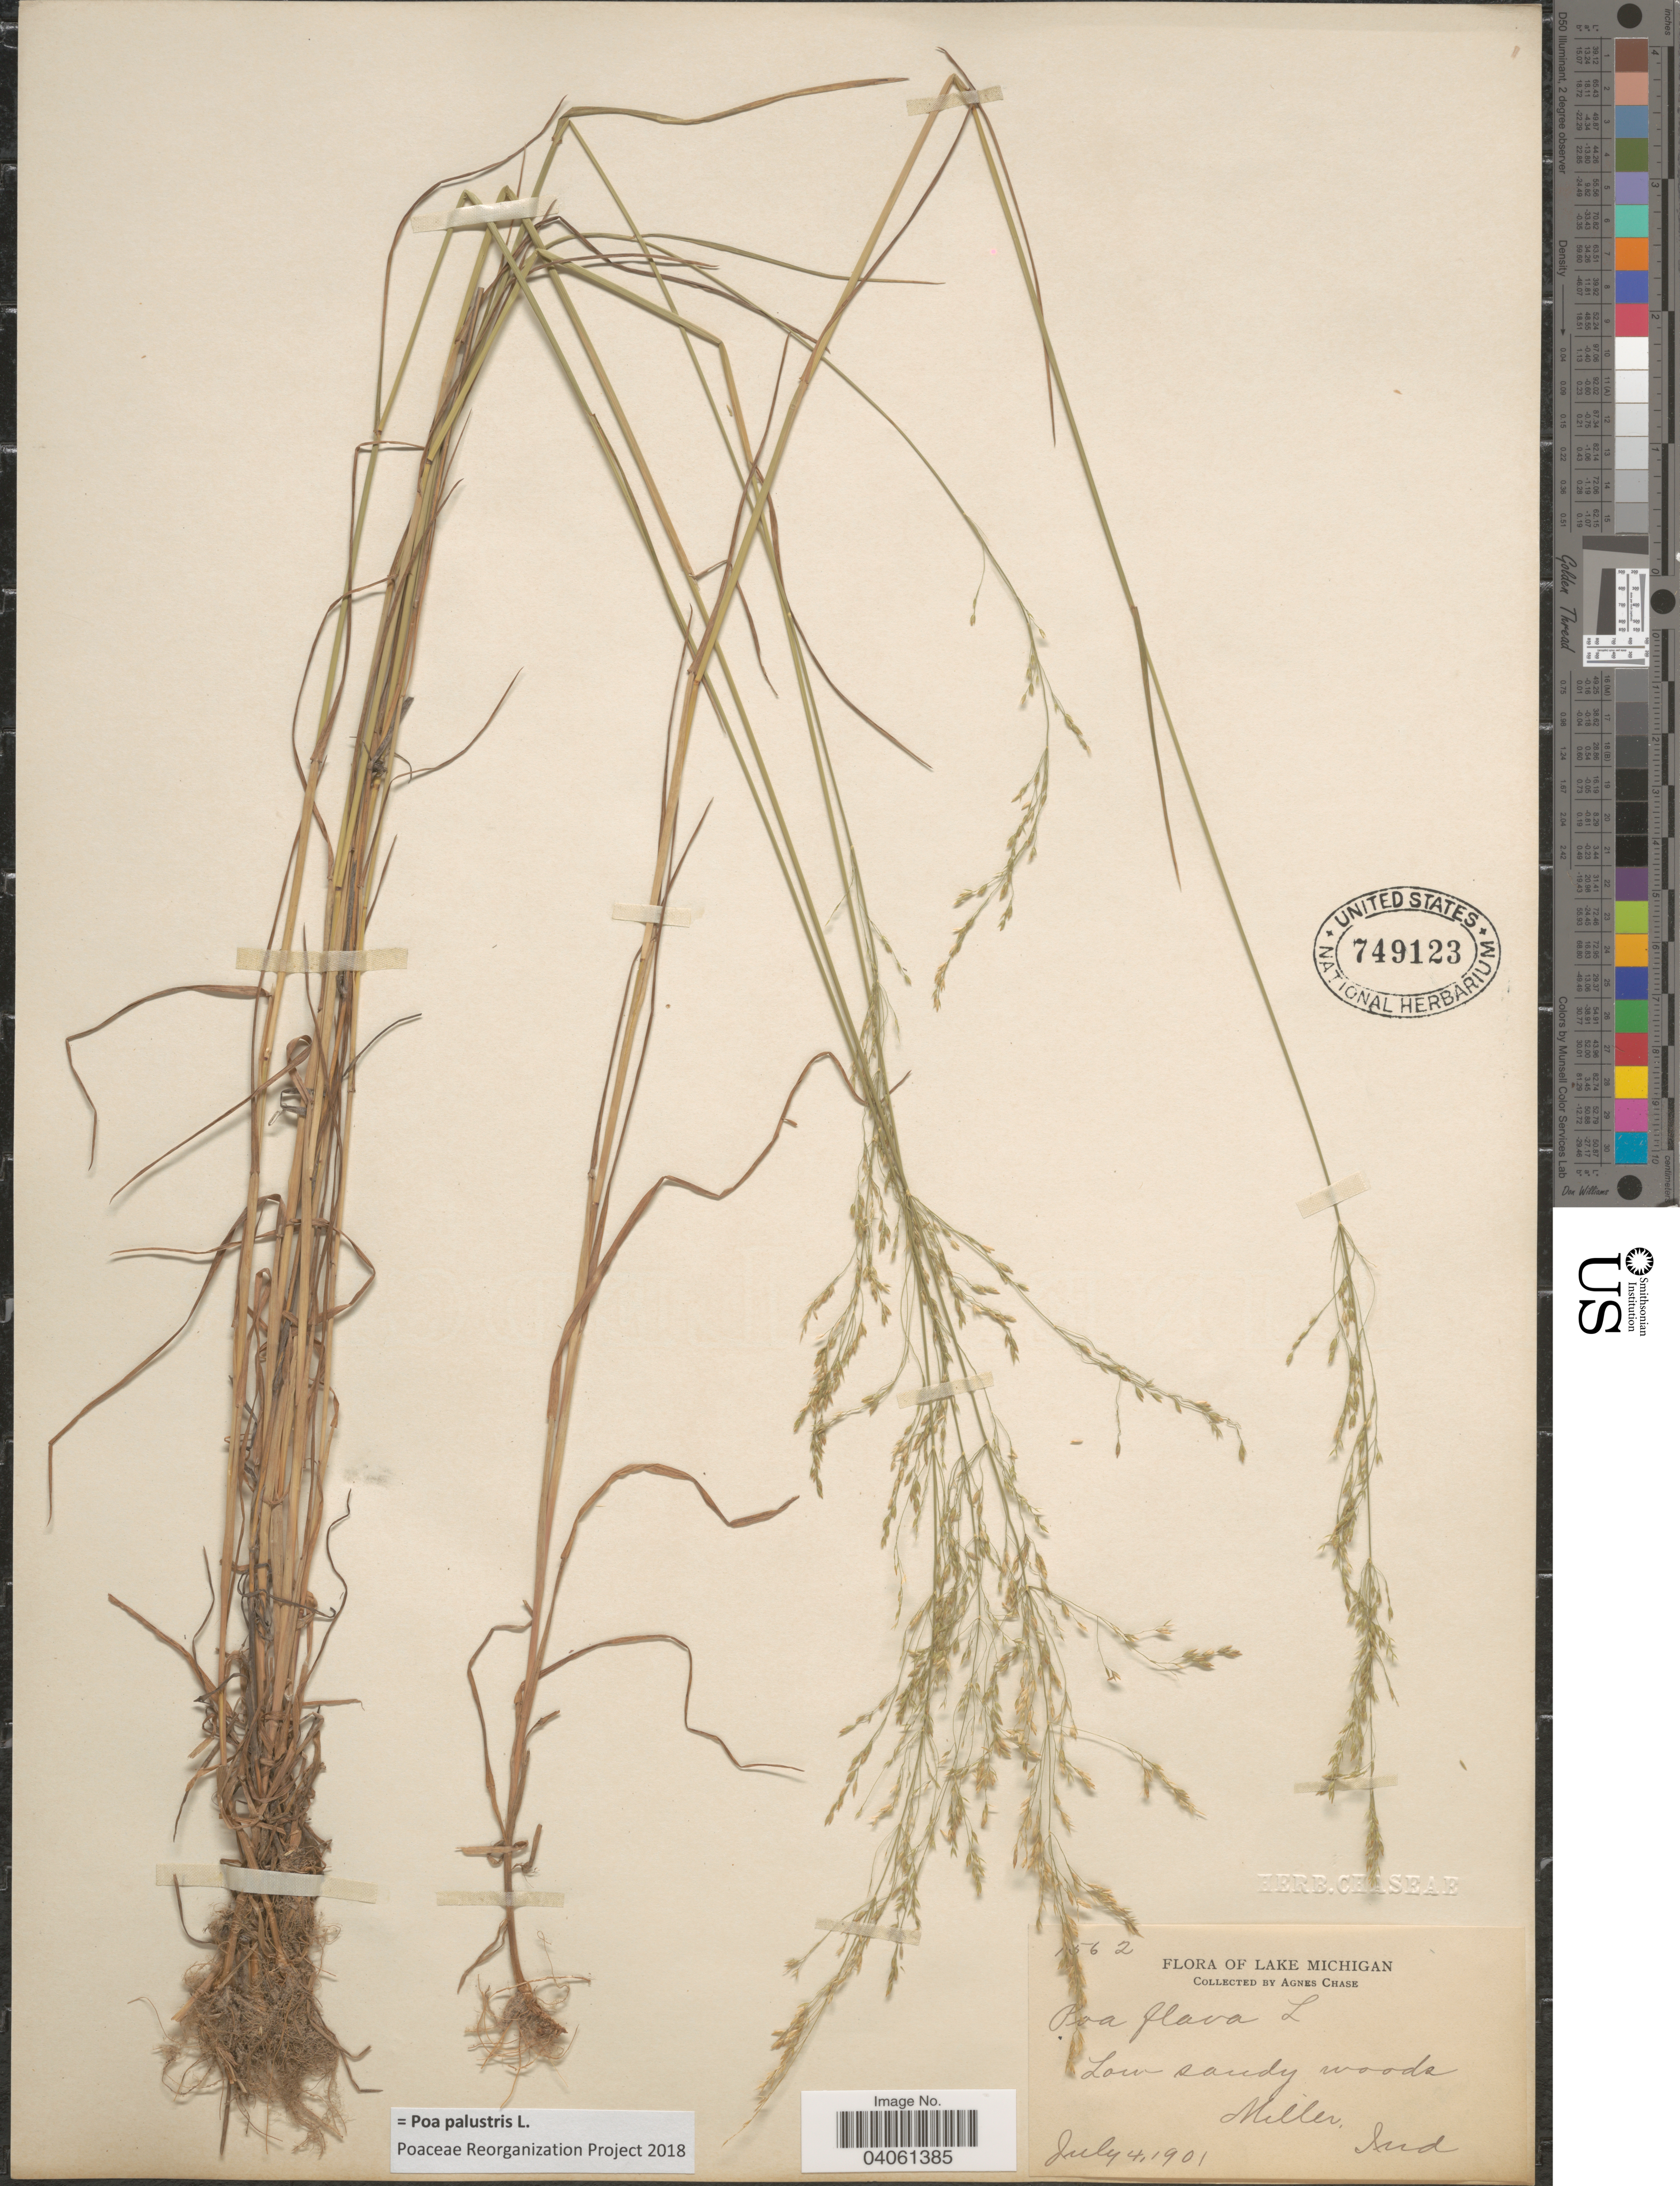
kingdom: Plantae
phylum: Tracheophyta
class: Liliopsida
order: Poales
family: Poaceae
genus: Poa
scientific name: Poa palustris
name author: L.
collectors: A. Chase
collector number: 1562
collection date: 1901-07-04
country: United States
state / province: Indiana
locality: Lake Michigan. Miller.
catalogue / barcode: US 749123